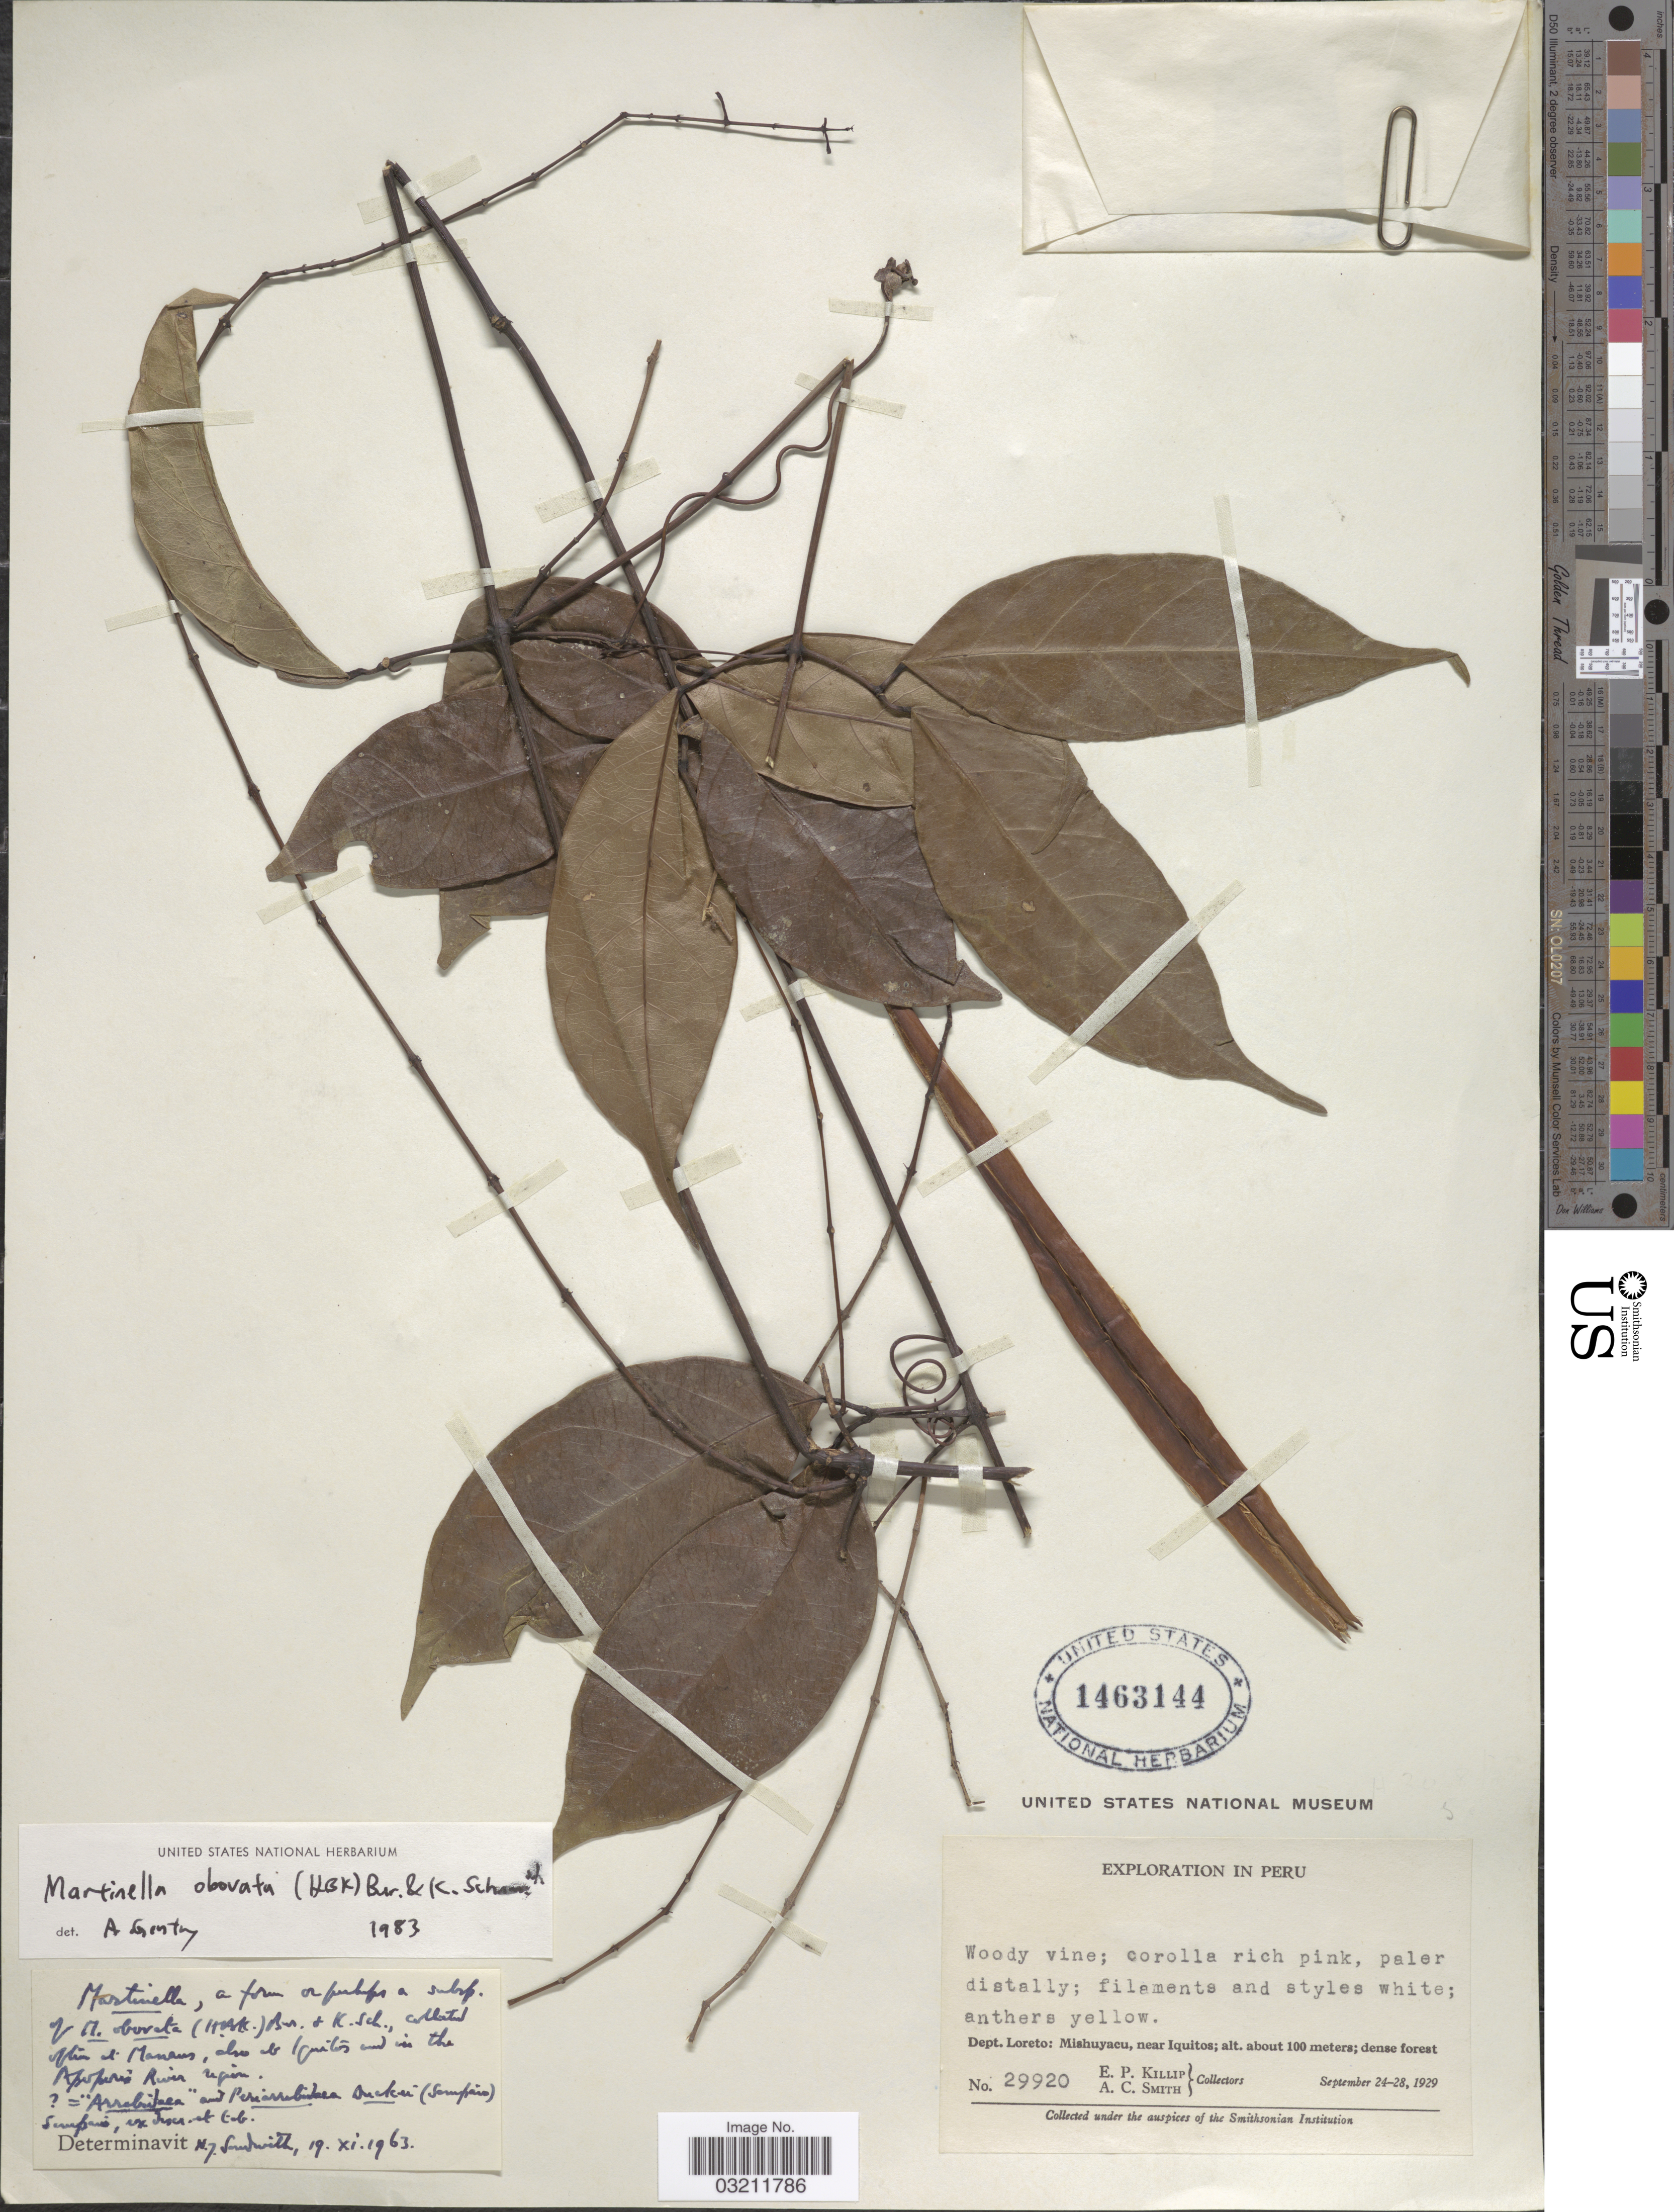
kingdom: Plantae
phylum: Tracheophyta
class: Magnoliopsida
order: Lamiales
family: Bignoniaceae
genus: Martinella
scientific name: Martinella obovata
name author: (Kunth) Bureau & K. Schum.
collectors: E. P. Killip & A. C. Smith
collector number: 29920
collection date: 1929-09-24/1929-09-28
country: Peru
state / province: Loreto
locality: Dept. Loreto: Mishuyacu, near Iquitos.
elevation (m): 100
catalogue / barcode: US 1463144